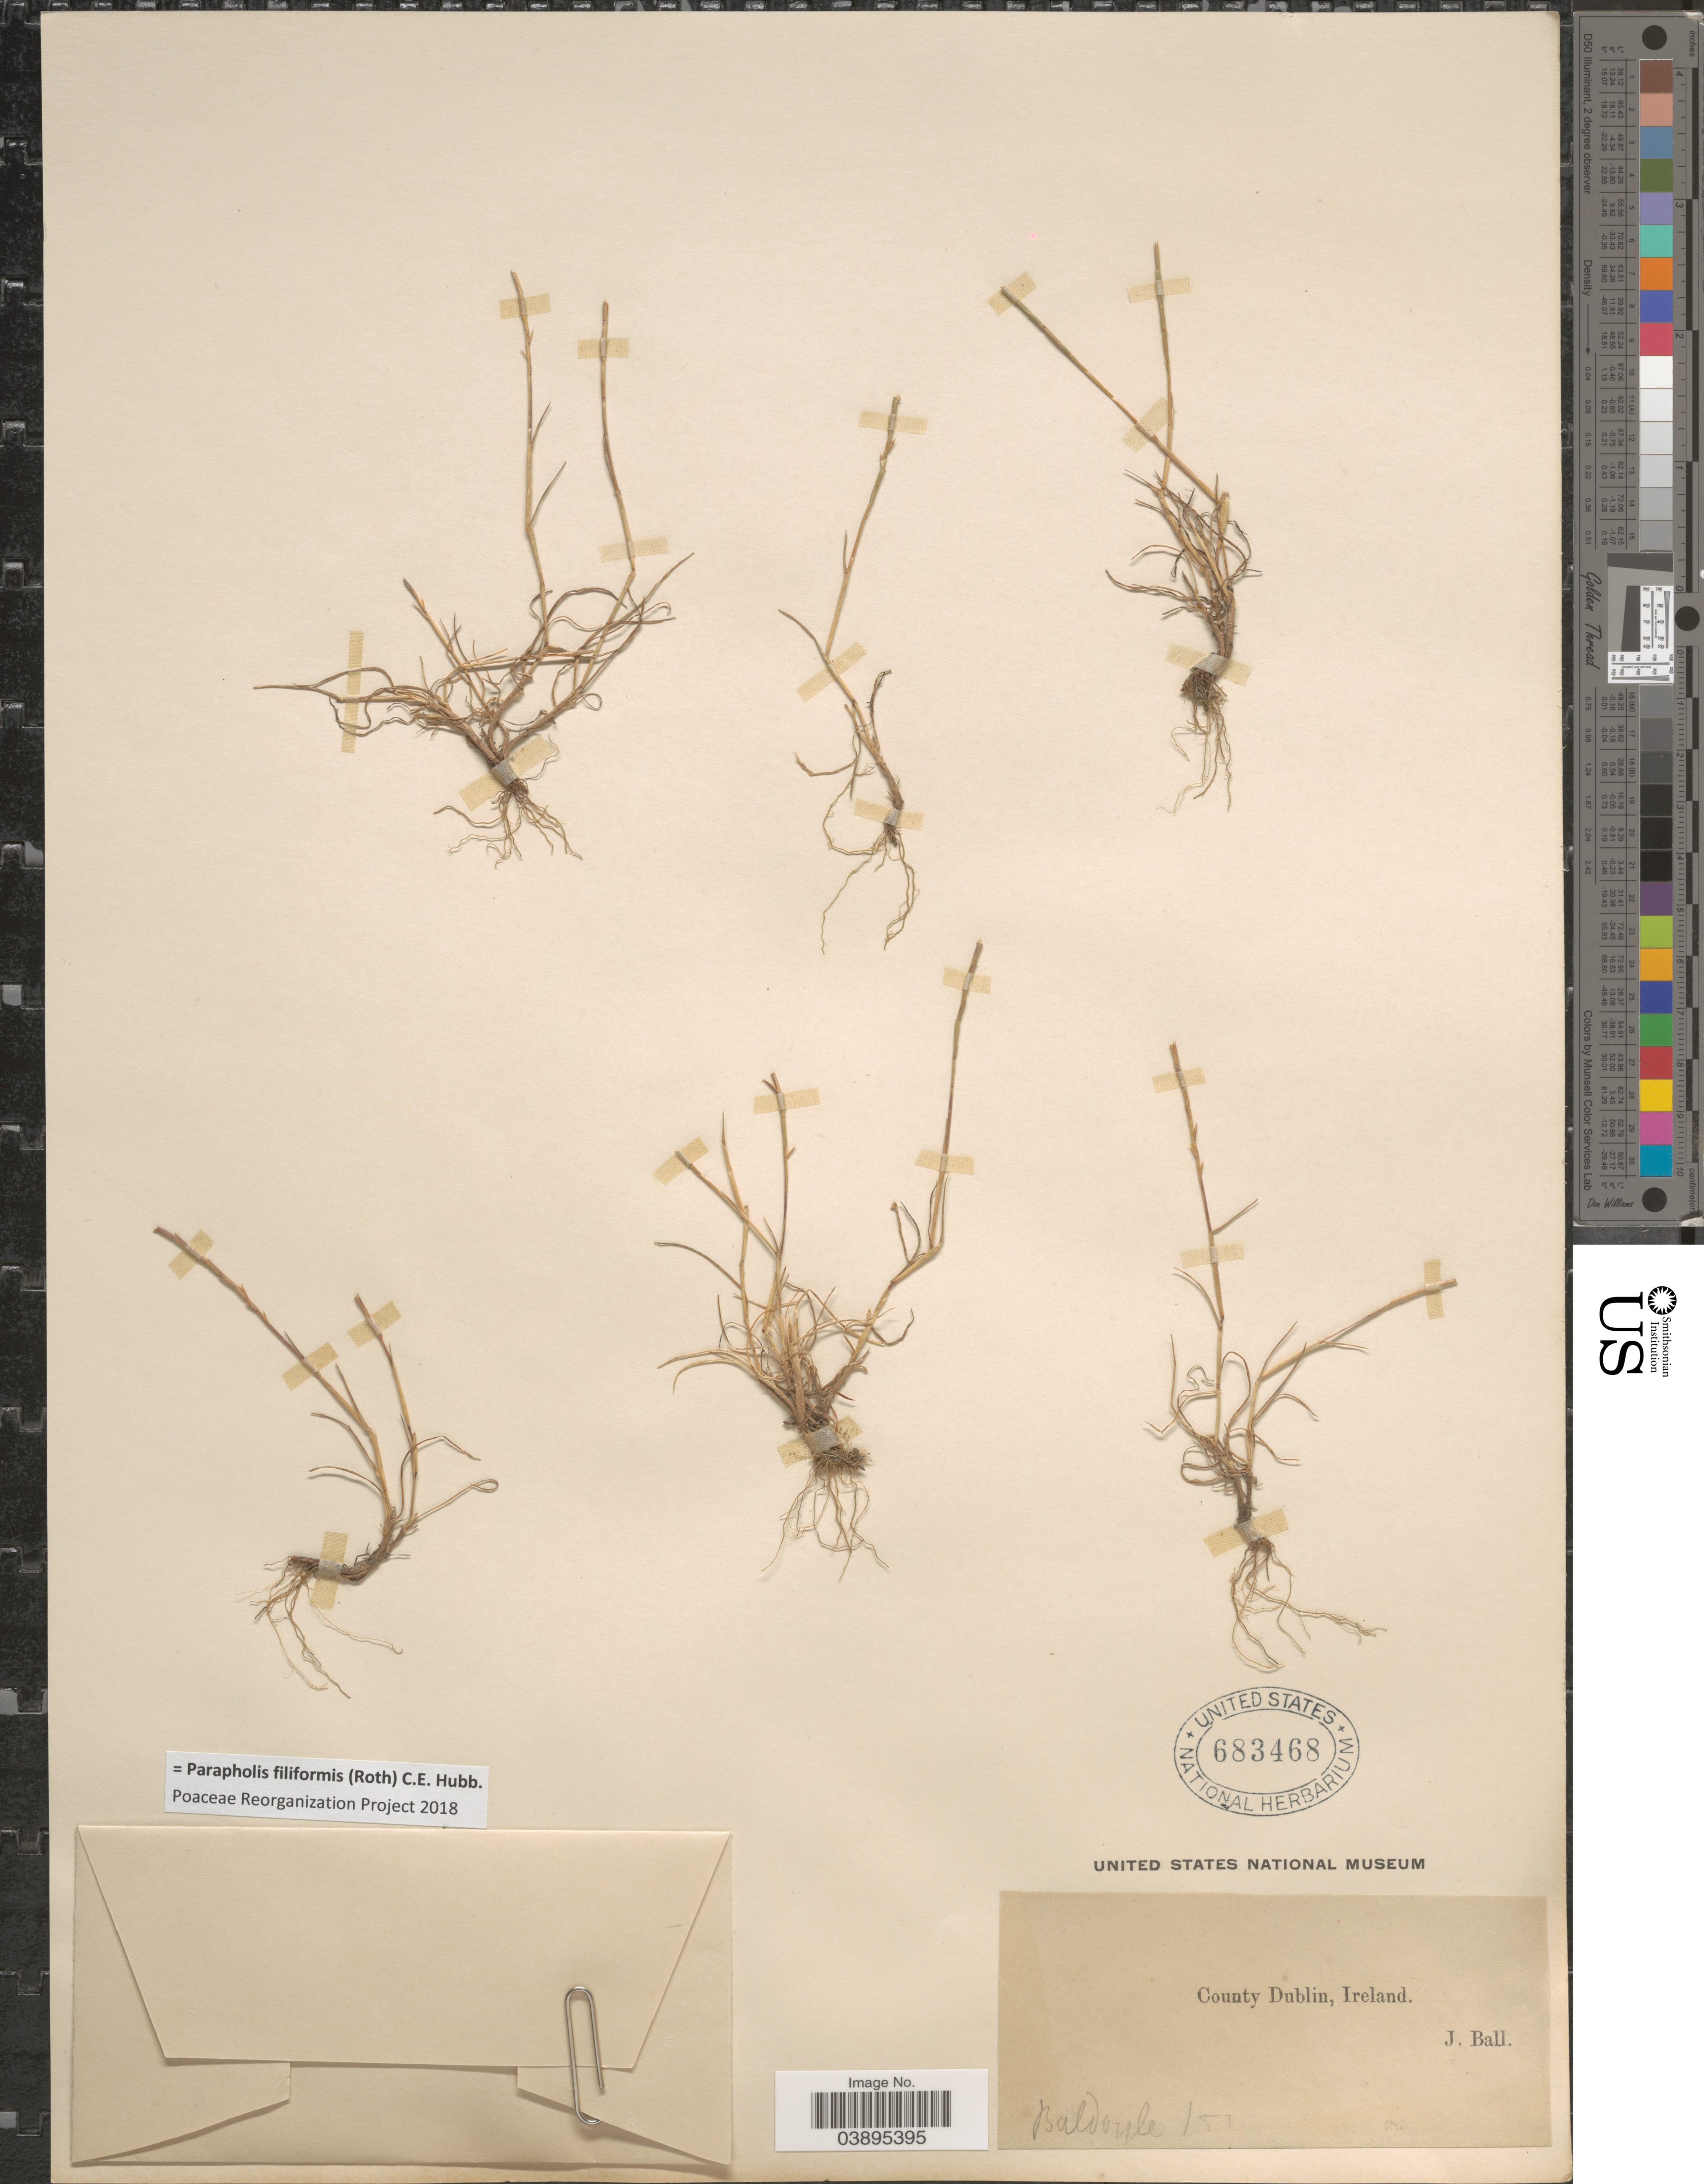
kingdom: Plantae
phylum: Tracheophyta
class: Liliopsida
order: Poales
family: Poaceae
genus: Parapholis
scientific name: Parapholis filiformis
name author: (Roth) C.E. Hubb.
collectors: J. Ball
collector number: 151?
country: Ireland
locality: County Dublin. Baldoyle.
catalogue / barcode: US 683468